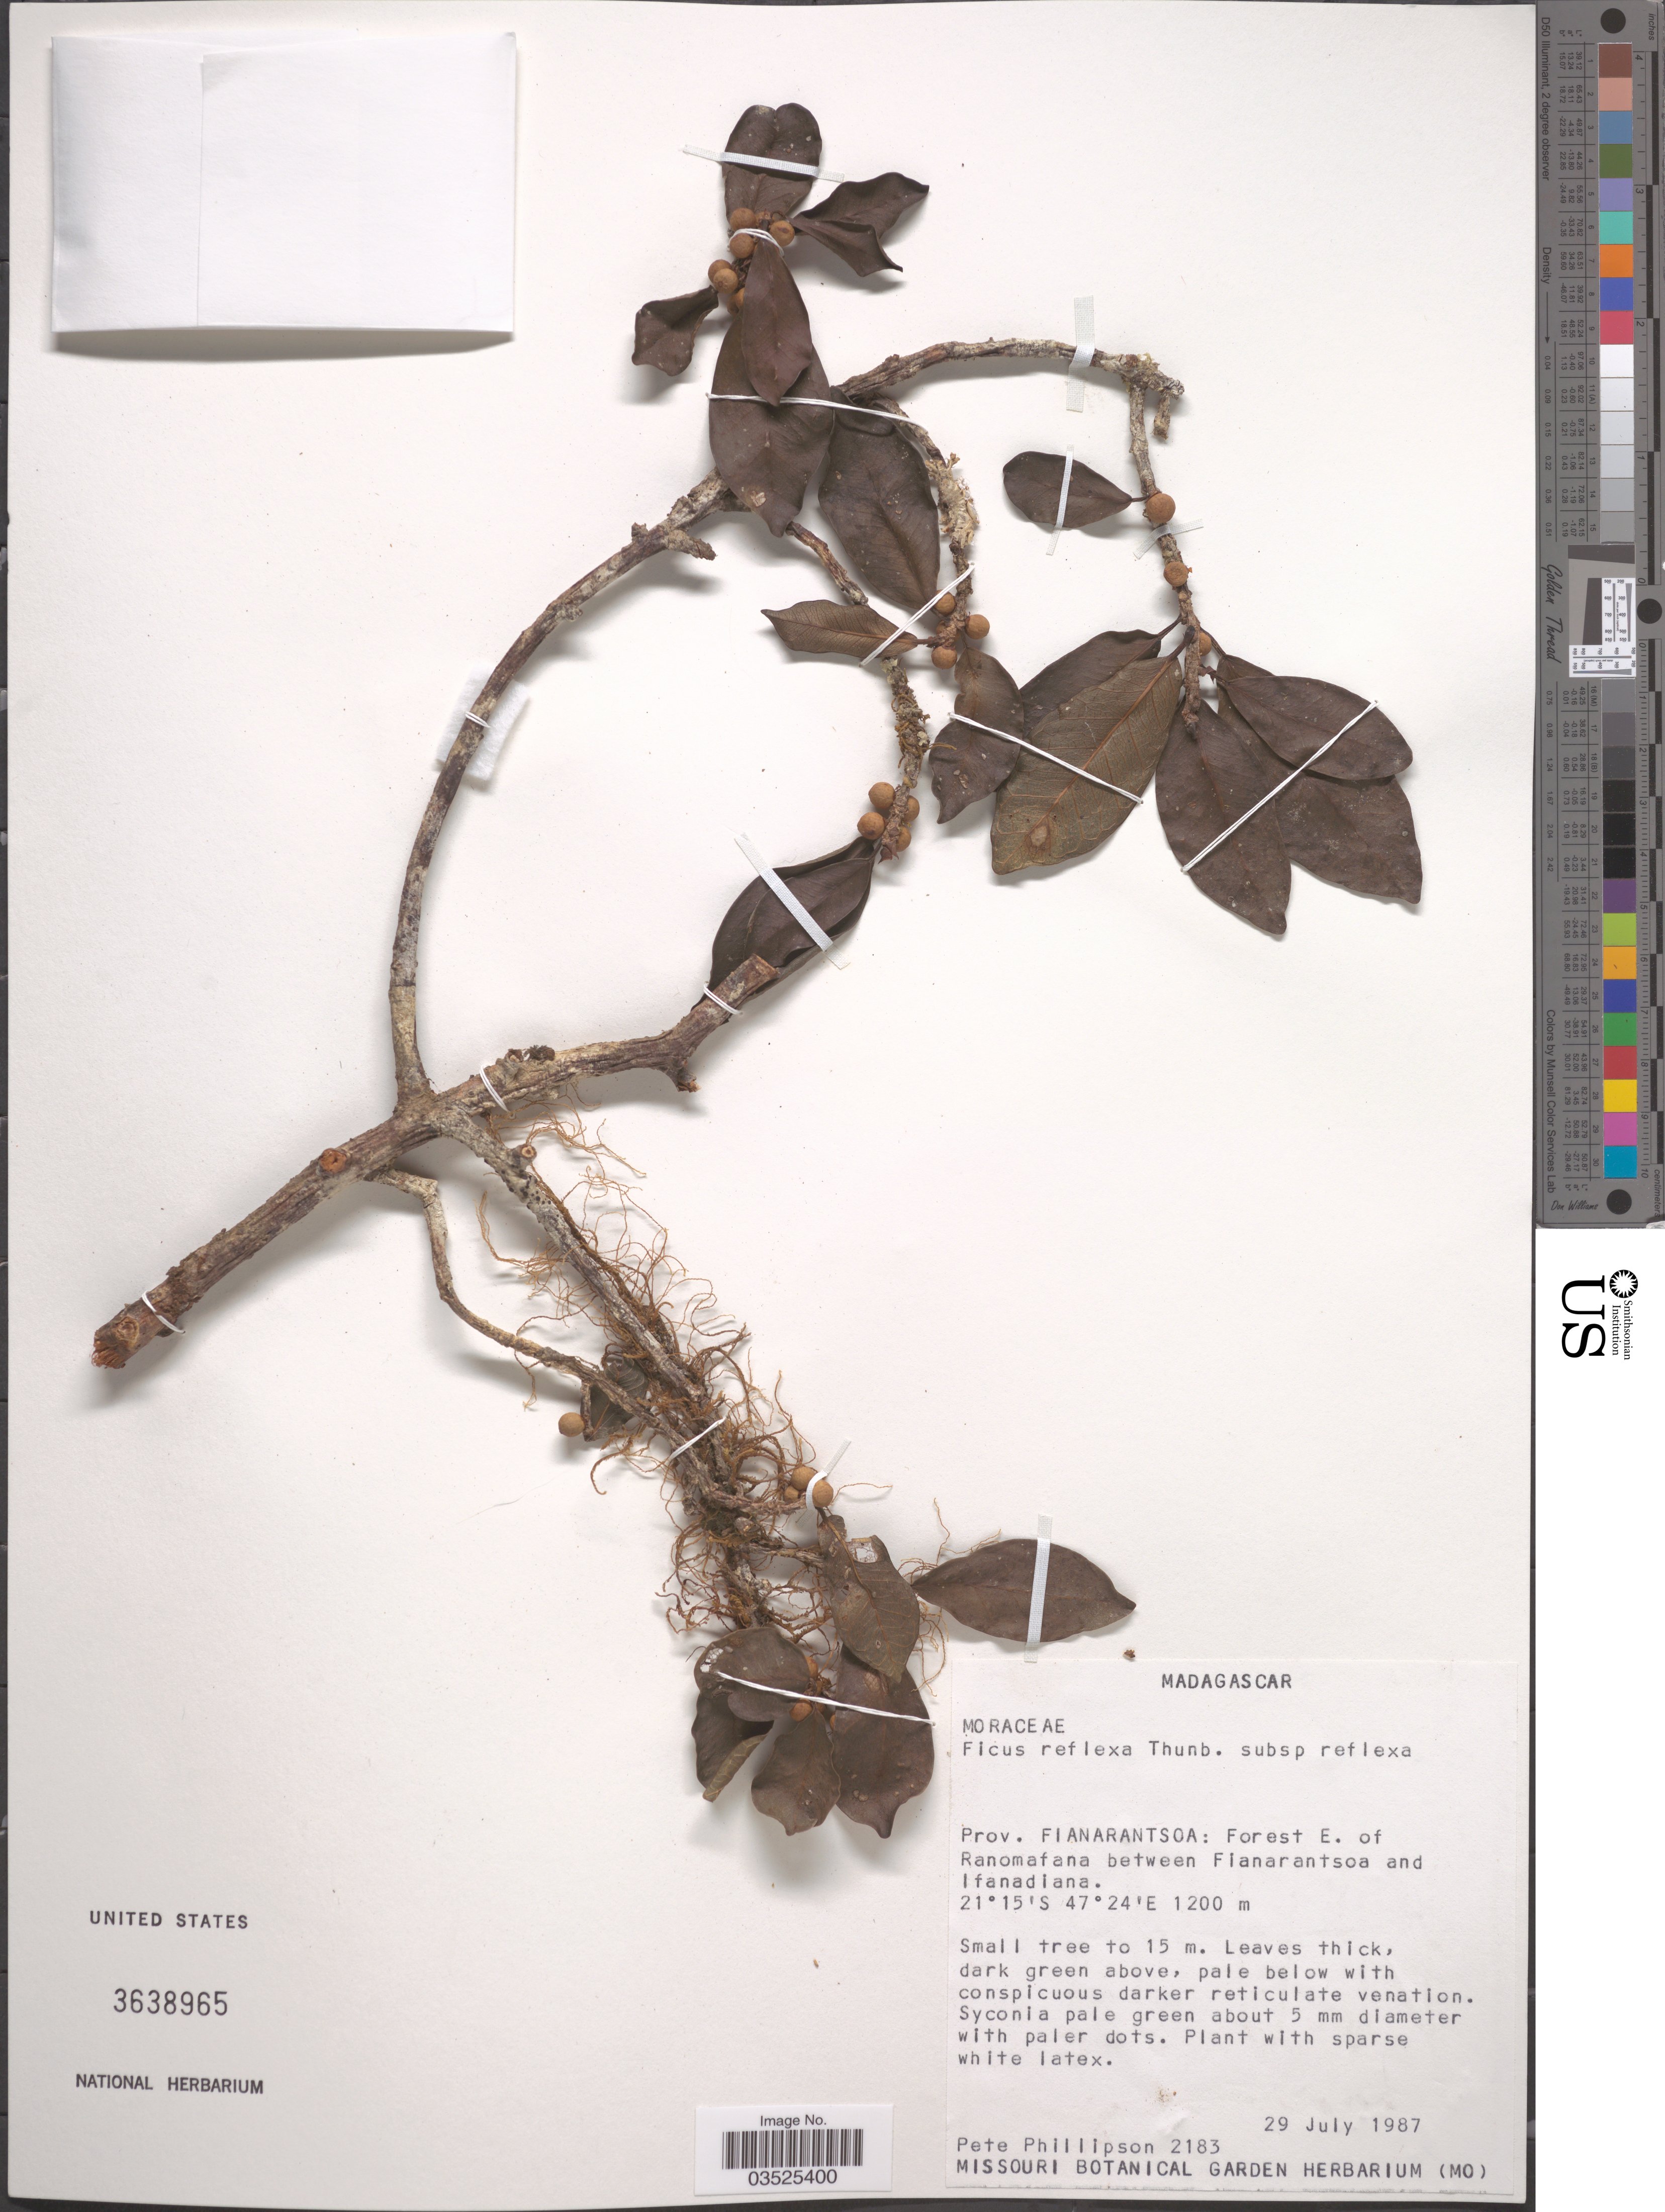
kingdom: Plantae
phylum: Tracheophyta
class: Magnoliopsida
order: Rosales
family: Moraceae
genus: Ficus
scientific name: Ficus reflexa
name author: Thunb.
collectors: P. B. Phillipson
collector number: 2183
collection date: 1987-07-29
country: Madagascar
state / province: Haute Matsiatra / Vatovavy Fitovinany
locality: Prov. Fianarantsoa: Forest E. of Ranomafana between Fianarantsoa and Ifanadiana.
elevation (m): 1200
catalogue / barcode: US 3638965